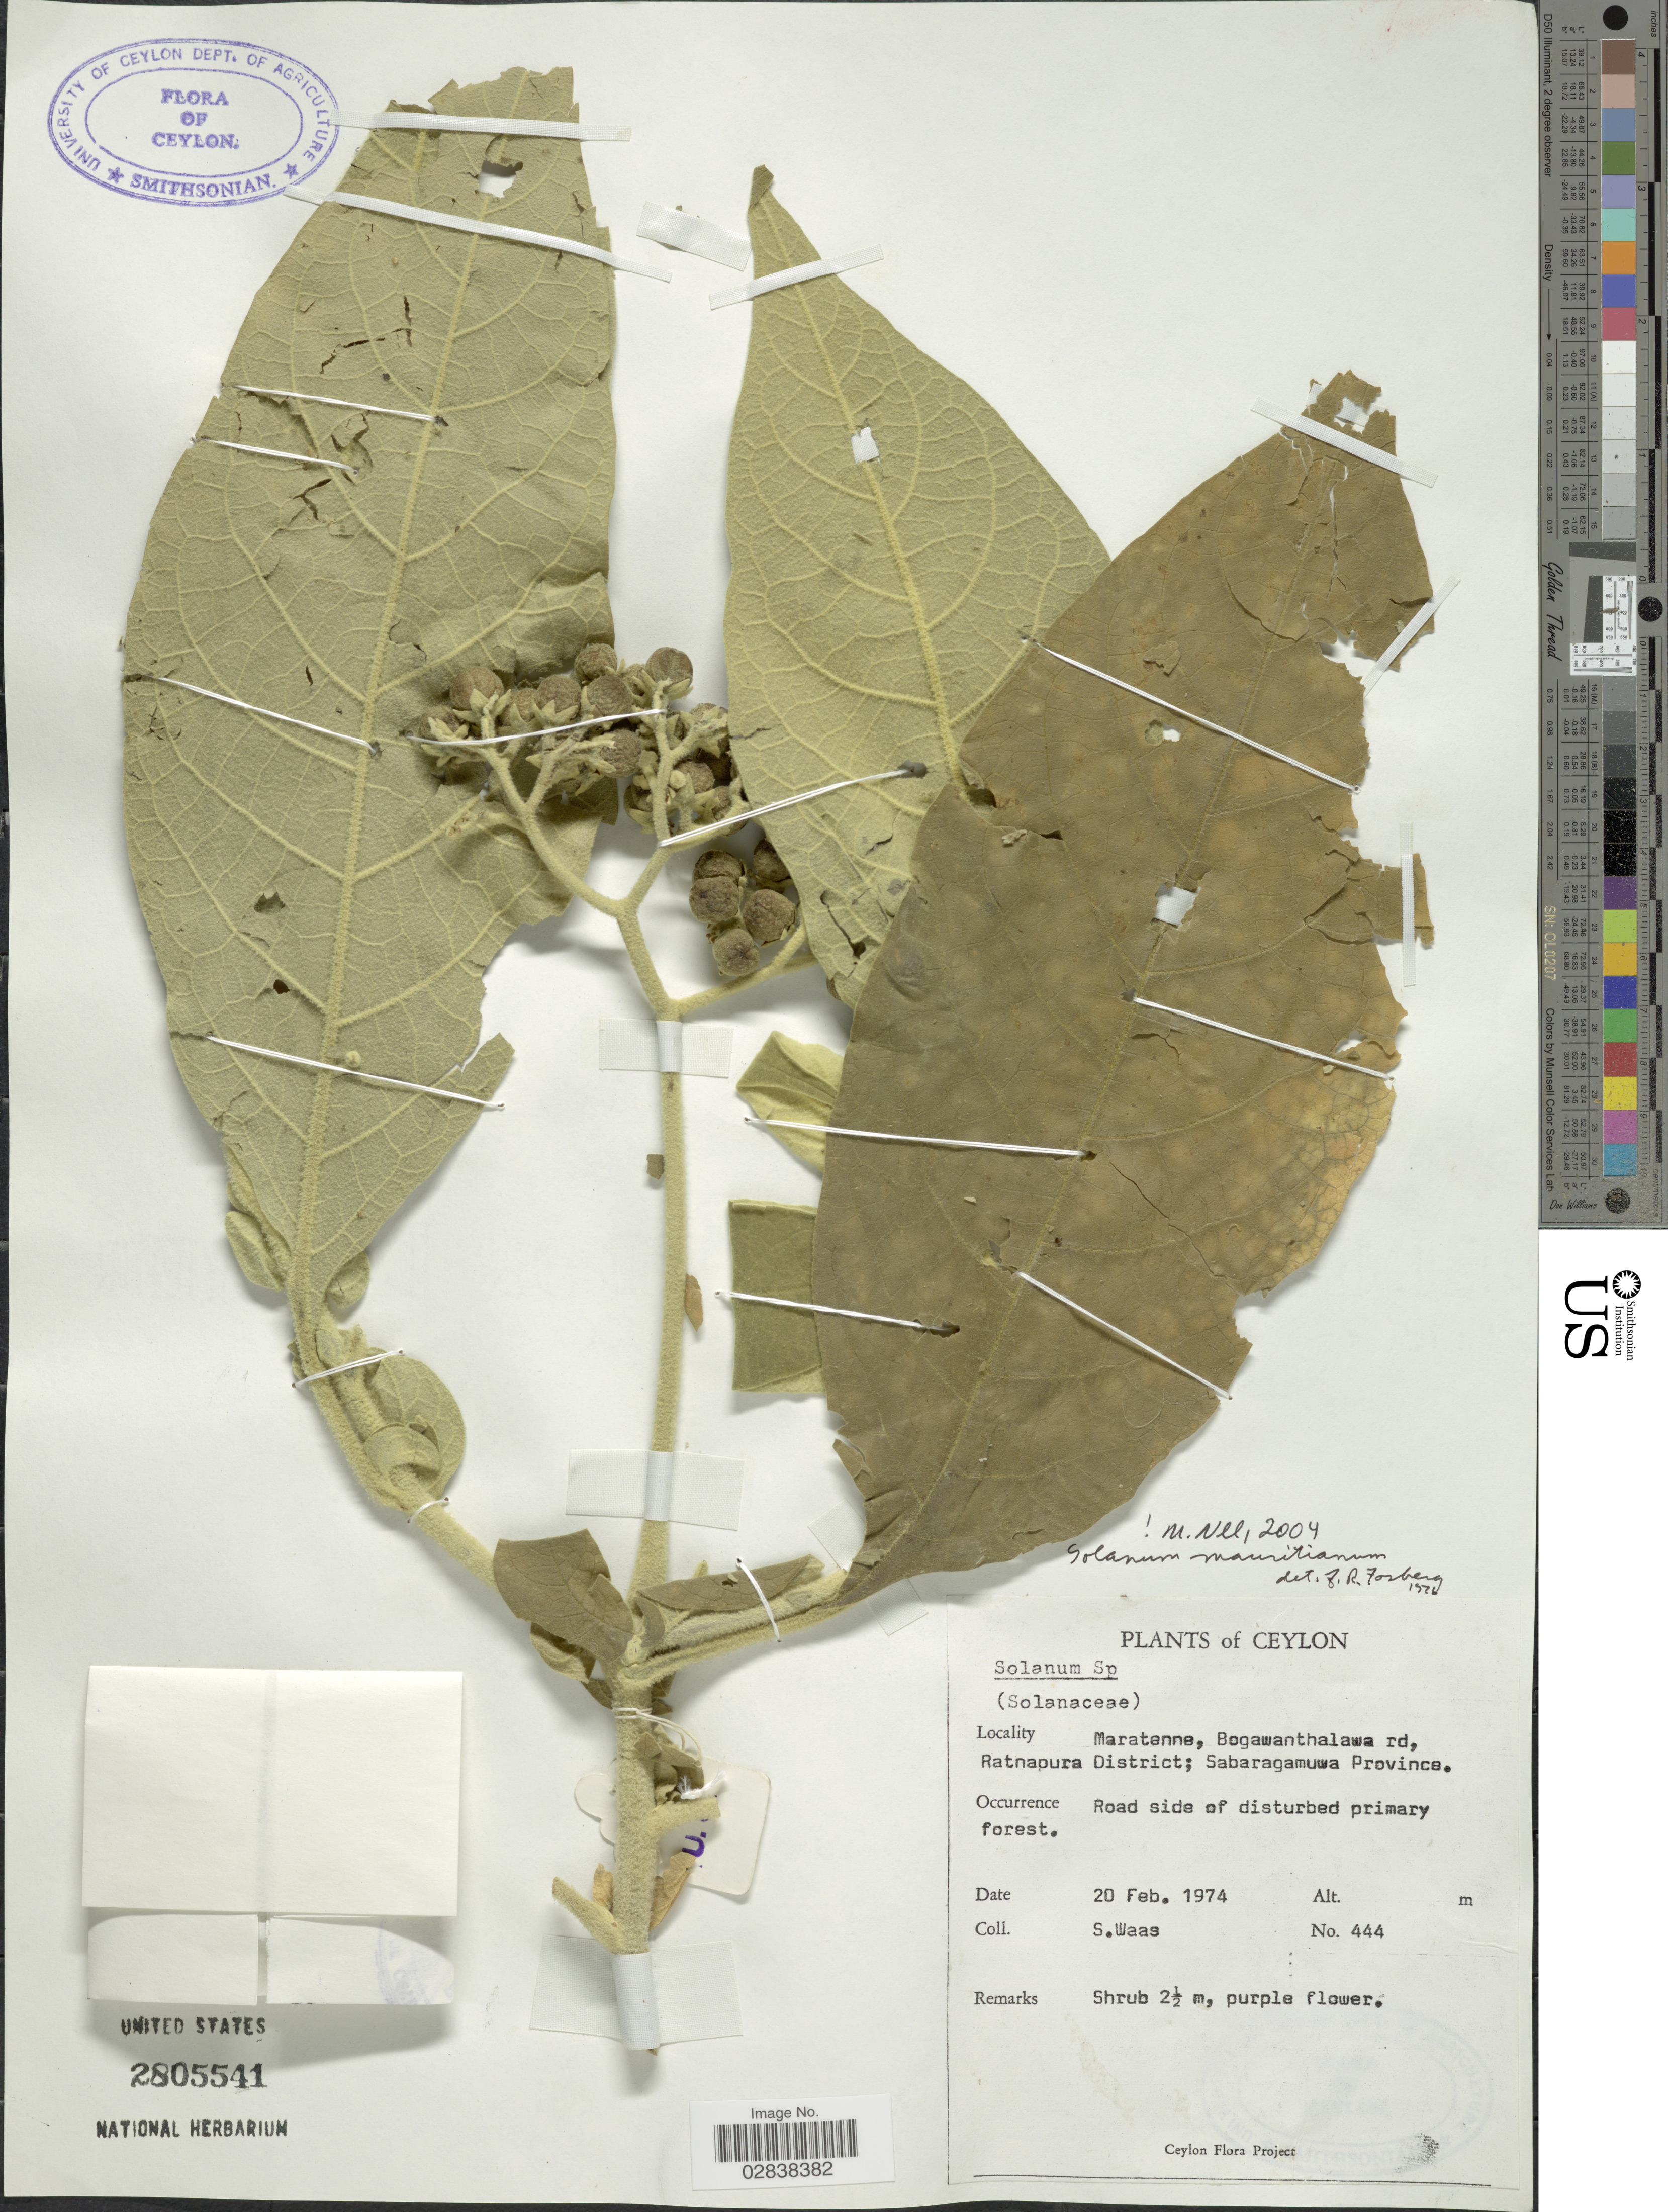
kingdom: Plantae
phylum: Tracheophyta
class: Magnoliopsida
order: Solanales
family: Solanaceae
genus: Solanum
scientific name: Solanum mauritianum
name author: Scop.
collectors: S. Waas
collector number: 444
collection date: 1974-02-20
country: Sri Lanka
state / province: Sabaragamuwa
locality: Ceylon, Maratenne, Bogawanthalawa rd, Ratnapura District.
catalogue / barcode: US 2805541